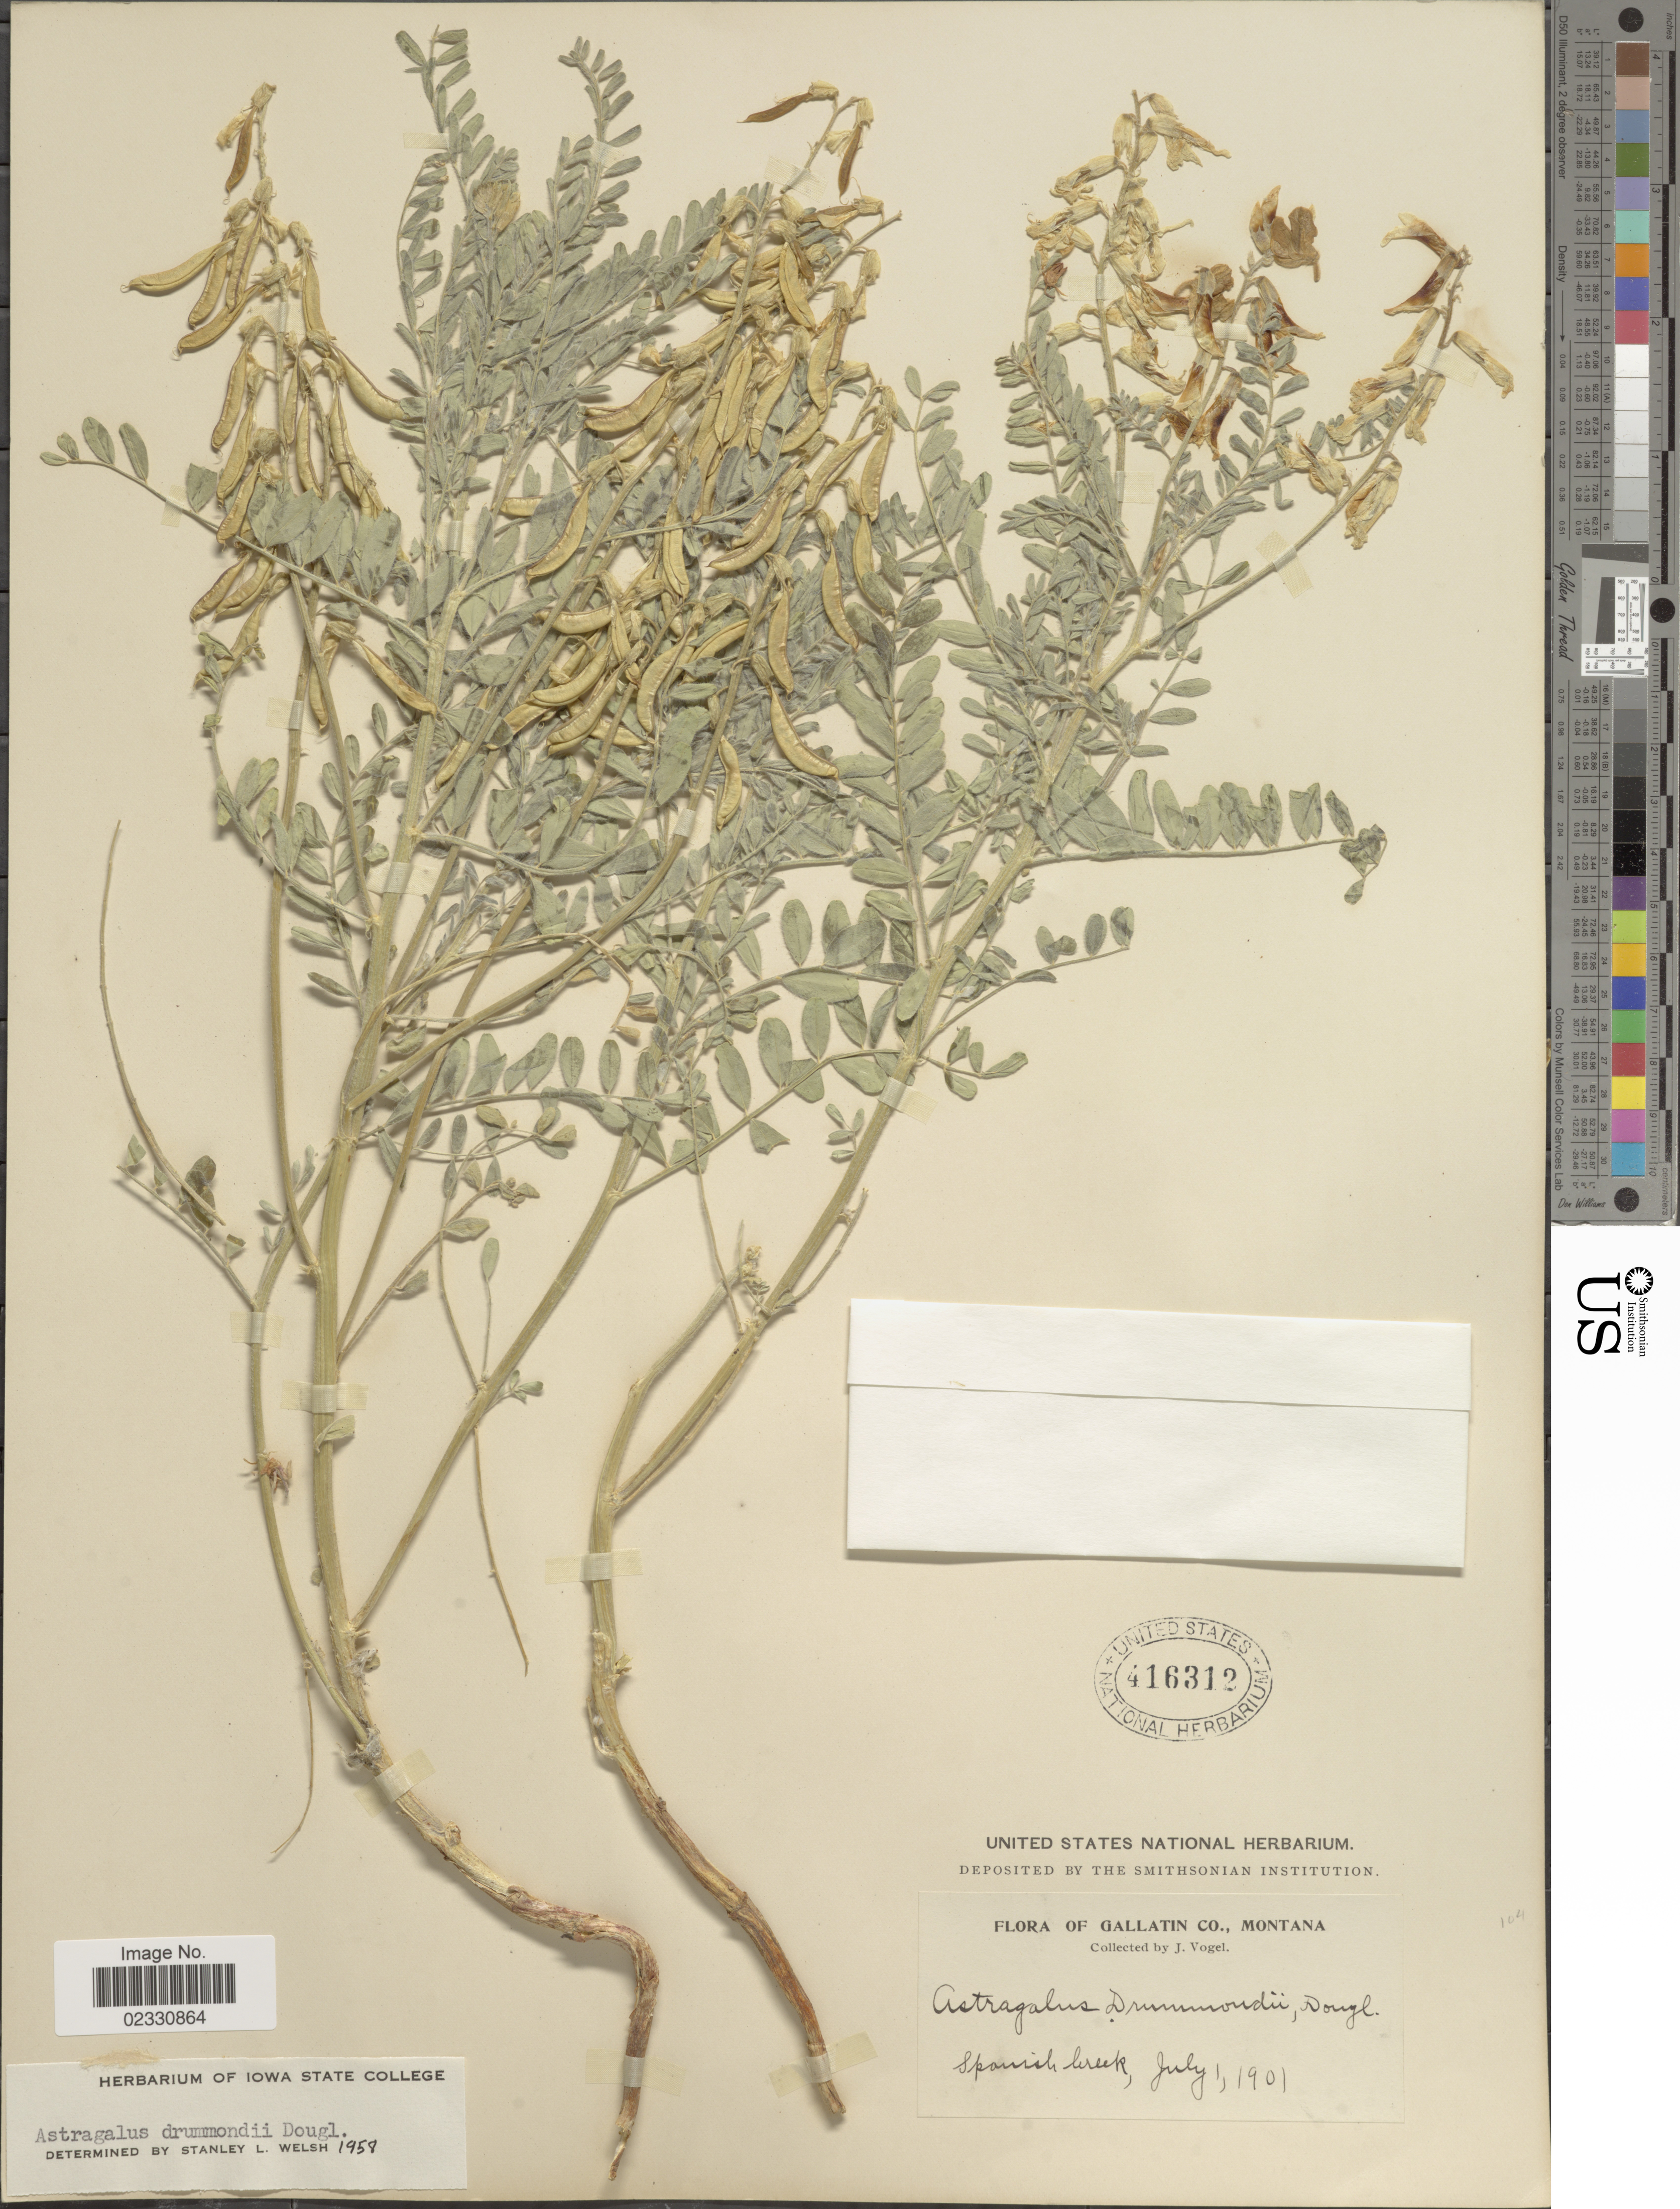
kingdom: Plantae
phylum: Tracheophyta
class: Magnoliopsida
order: Fabales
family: Fabaceae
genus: Astragalus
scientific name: Astragalus drummondii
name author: Hook.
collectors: J. Vogel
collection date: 1901-07-01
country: United States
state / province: Montana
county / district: Gallatin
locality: Spanish Creek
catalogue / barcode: US 416312